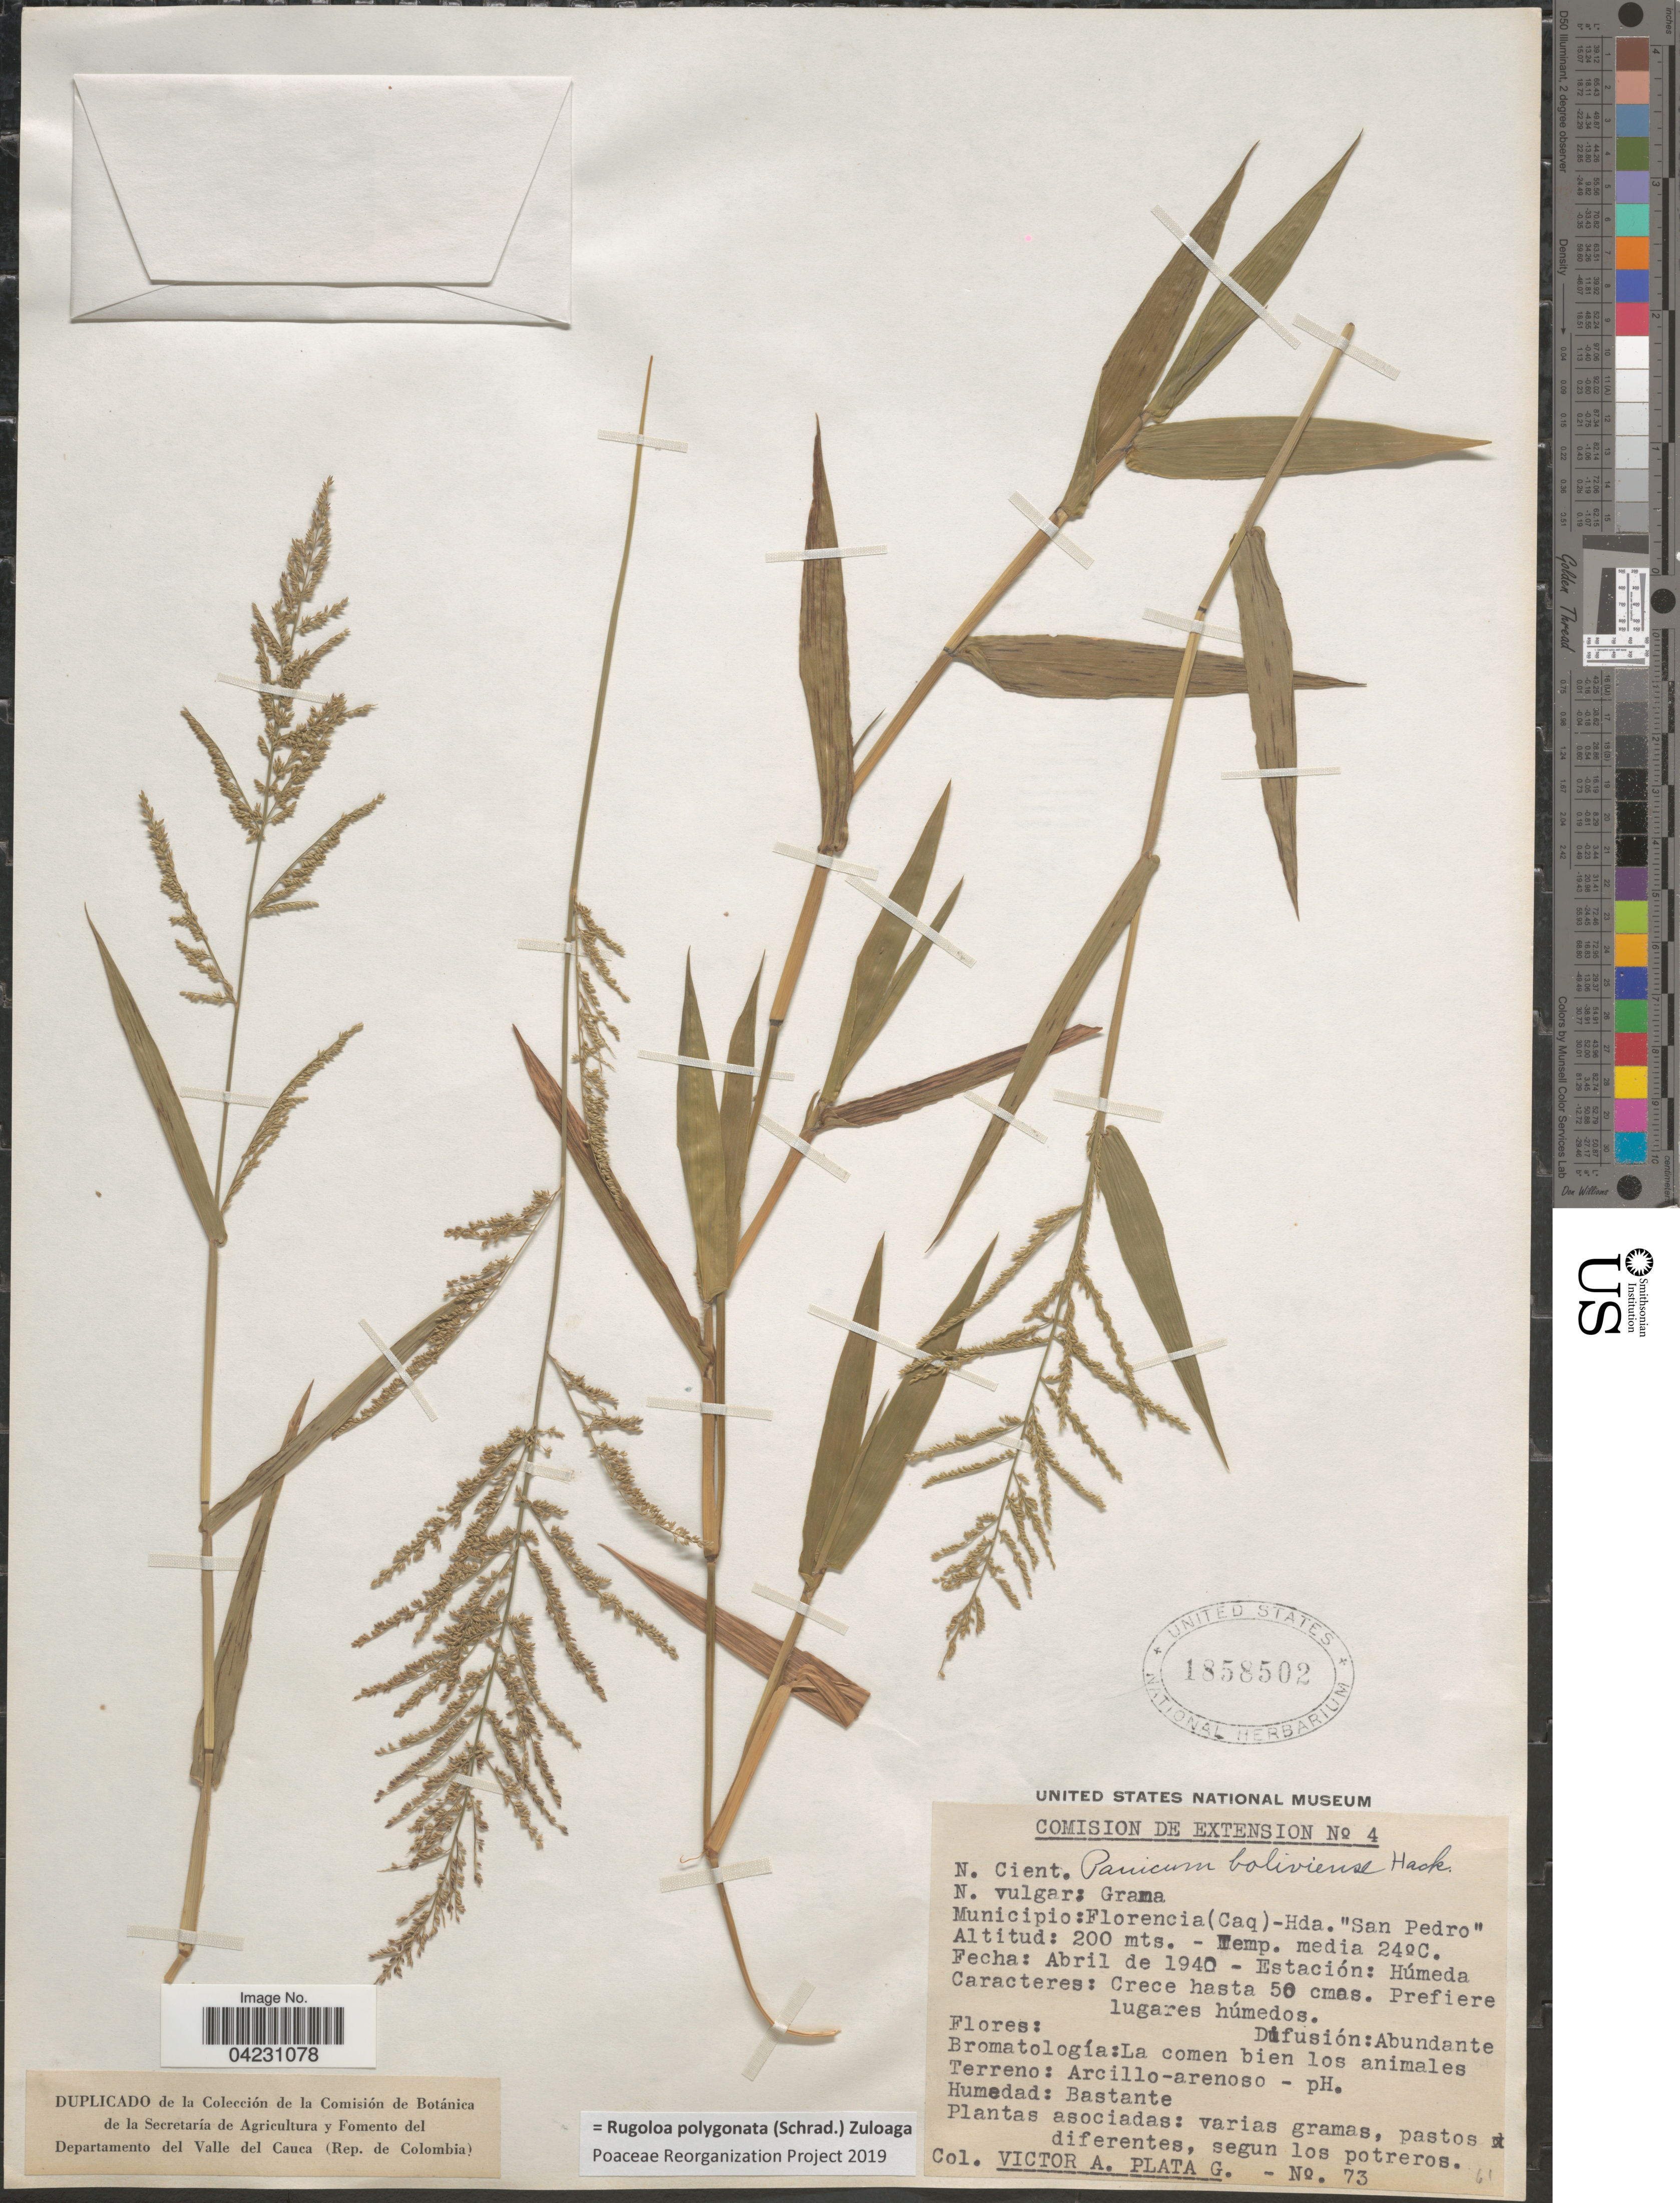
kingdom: Plantae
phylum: Tracheophyta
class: Liliopsida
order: Poales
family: Poaceae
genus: Rugoloa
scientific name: Rugoloa polygonata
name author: (Schrad.) Zuloaga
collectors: V. Plata Garcia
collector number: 73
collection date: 1940-04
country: Paraguay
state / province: San Pedro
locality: Municipio: Florencia (Caq) - Hda. "San Pedro".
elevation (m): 200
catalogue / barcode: US 1858502